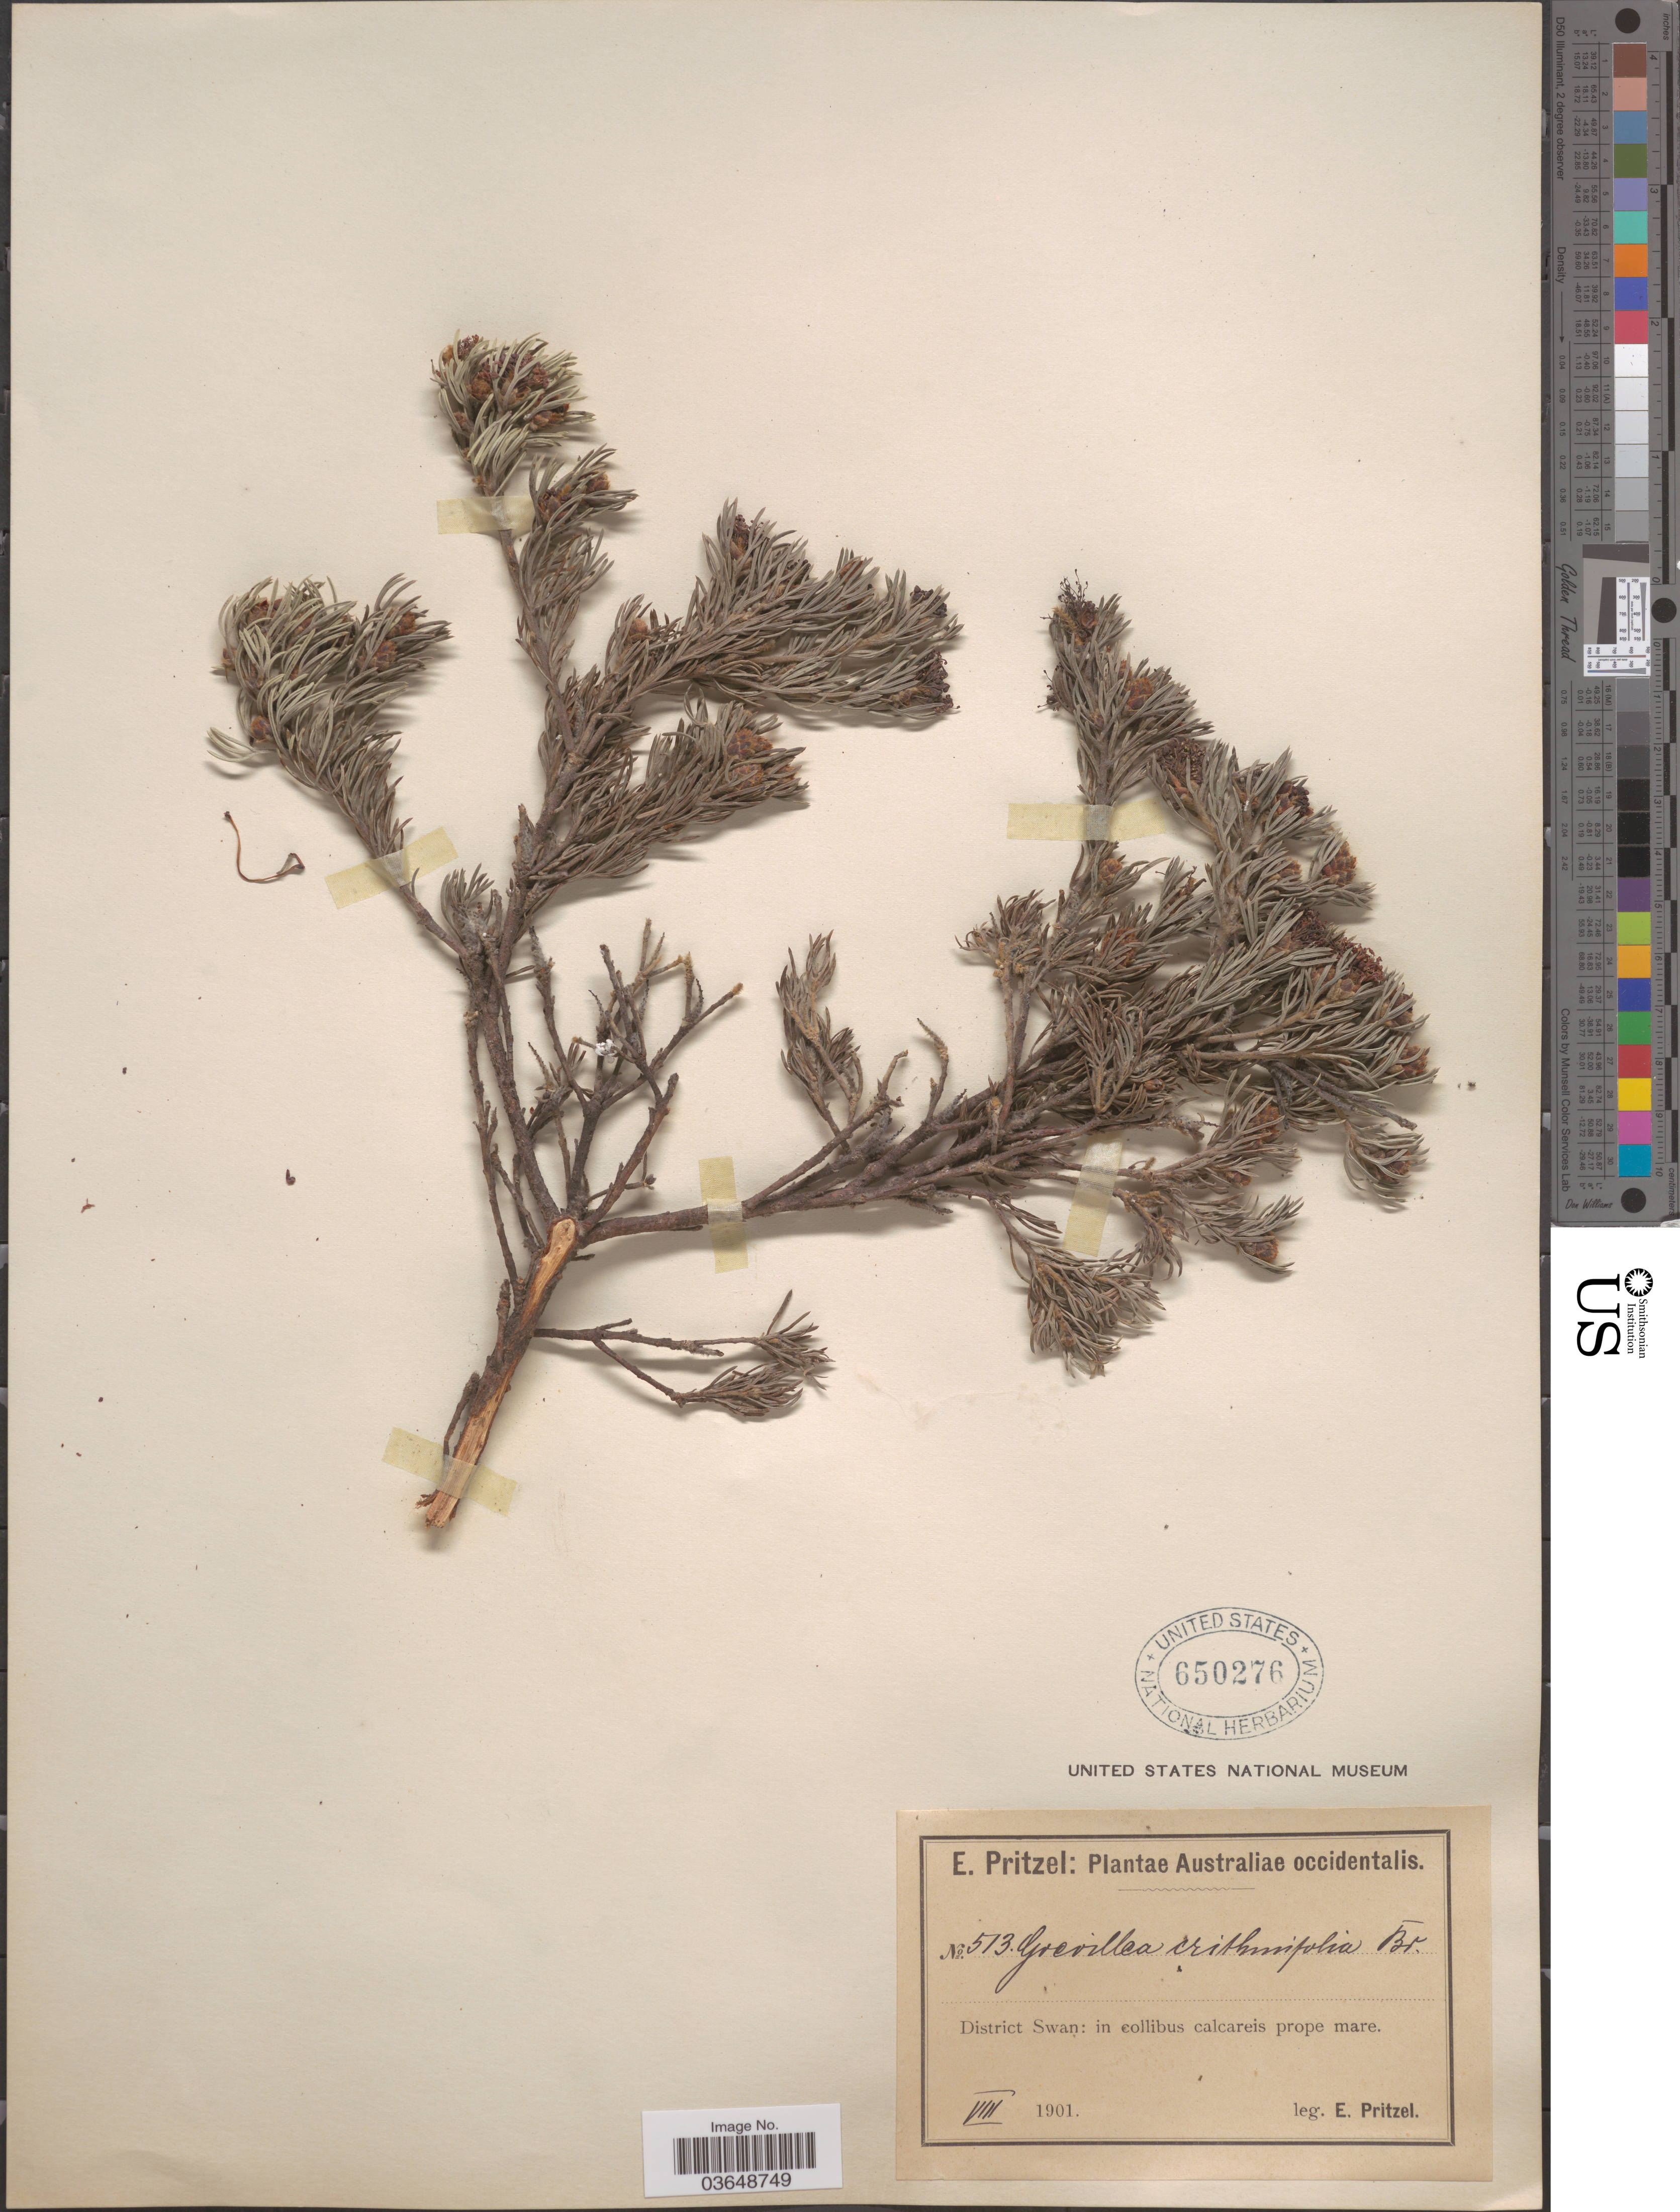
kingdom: Plantae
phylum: Tracheophyta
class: Magnoliopsida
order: Proteales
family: Proteaceae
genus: Grevillea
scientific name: Grevillea crithmifolia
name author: R. Br.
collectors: E. G. Pritzel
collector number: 513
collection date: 1901-08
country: Australia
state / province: Western Australia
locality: Australiae occidentalis. District Swan: in collibus calcareis prope mare.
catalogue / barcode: US 650276